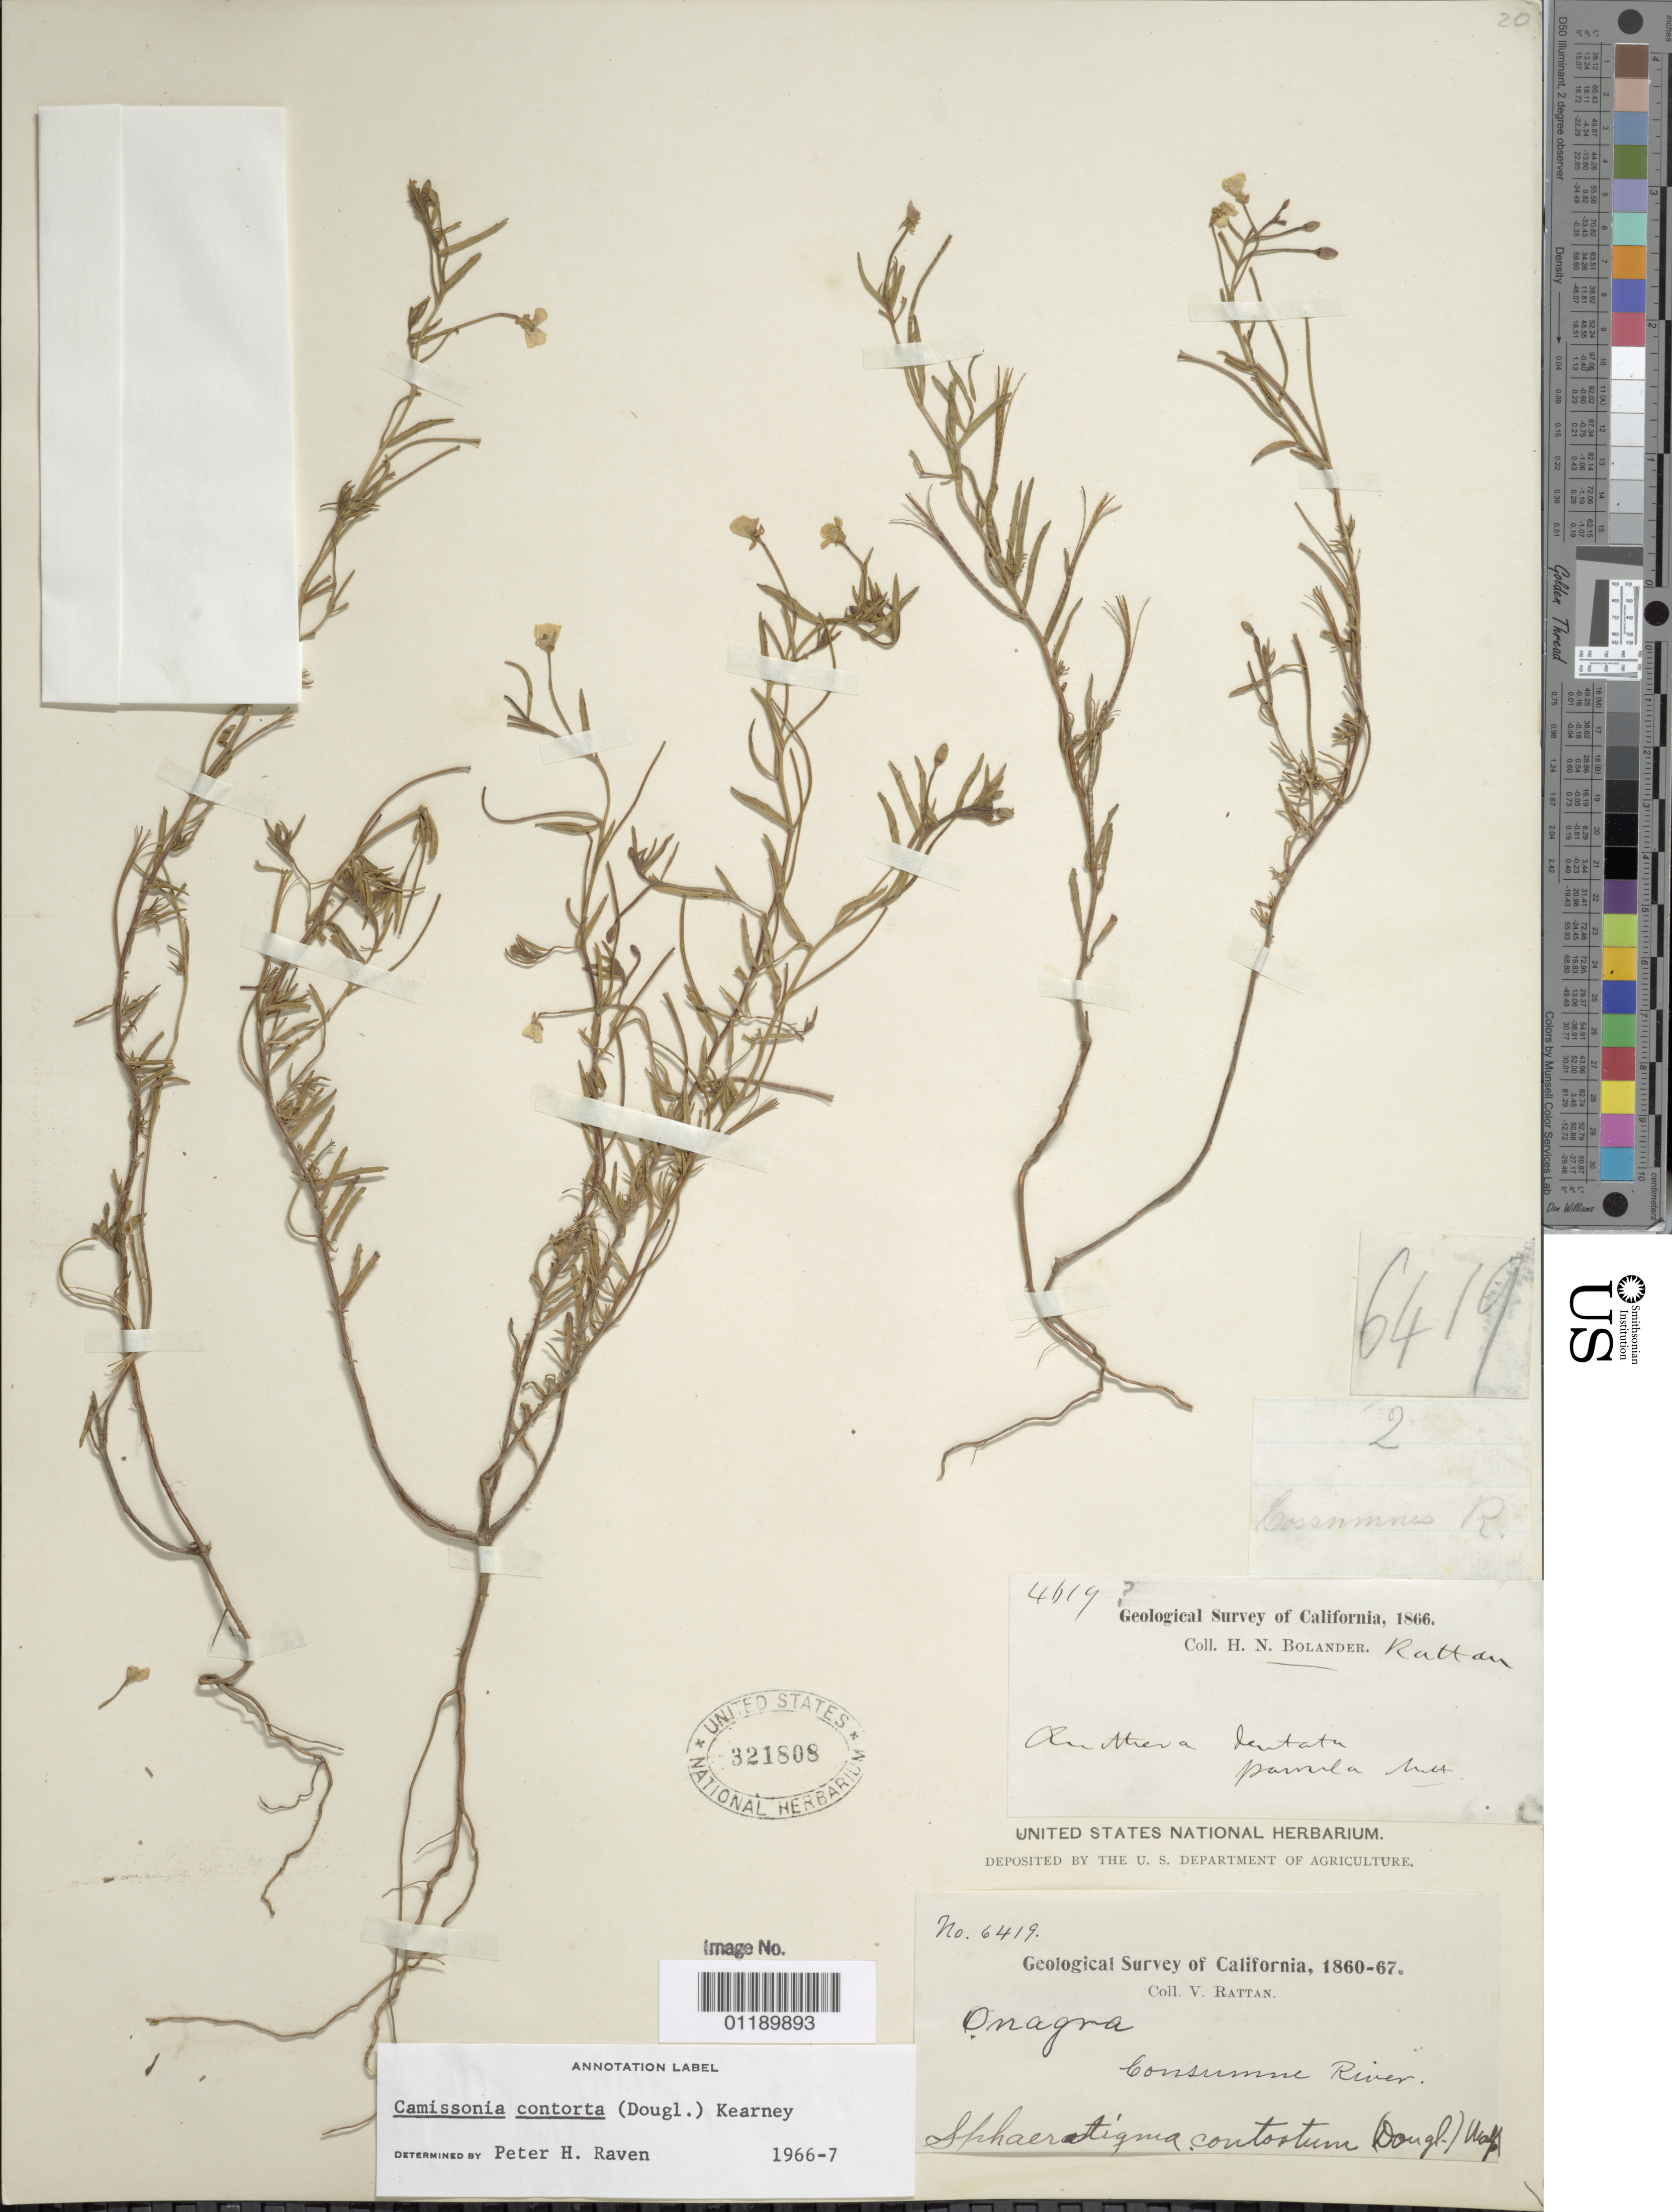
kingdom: Plantae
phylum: Tracheophyta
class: Magnoliopsida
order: Myrtales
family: Onagraceae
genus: Camissonia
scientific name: Camissonia contorta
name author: (Douglas) Kearney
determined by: Raven, P. H.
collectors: V. Rattan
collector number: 6419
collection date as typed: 1860 to -- --- 1867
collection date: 1860/1867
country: United States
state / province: California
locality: Consumne River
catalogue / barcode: US 321808